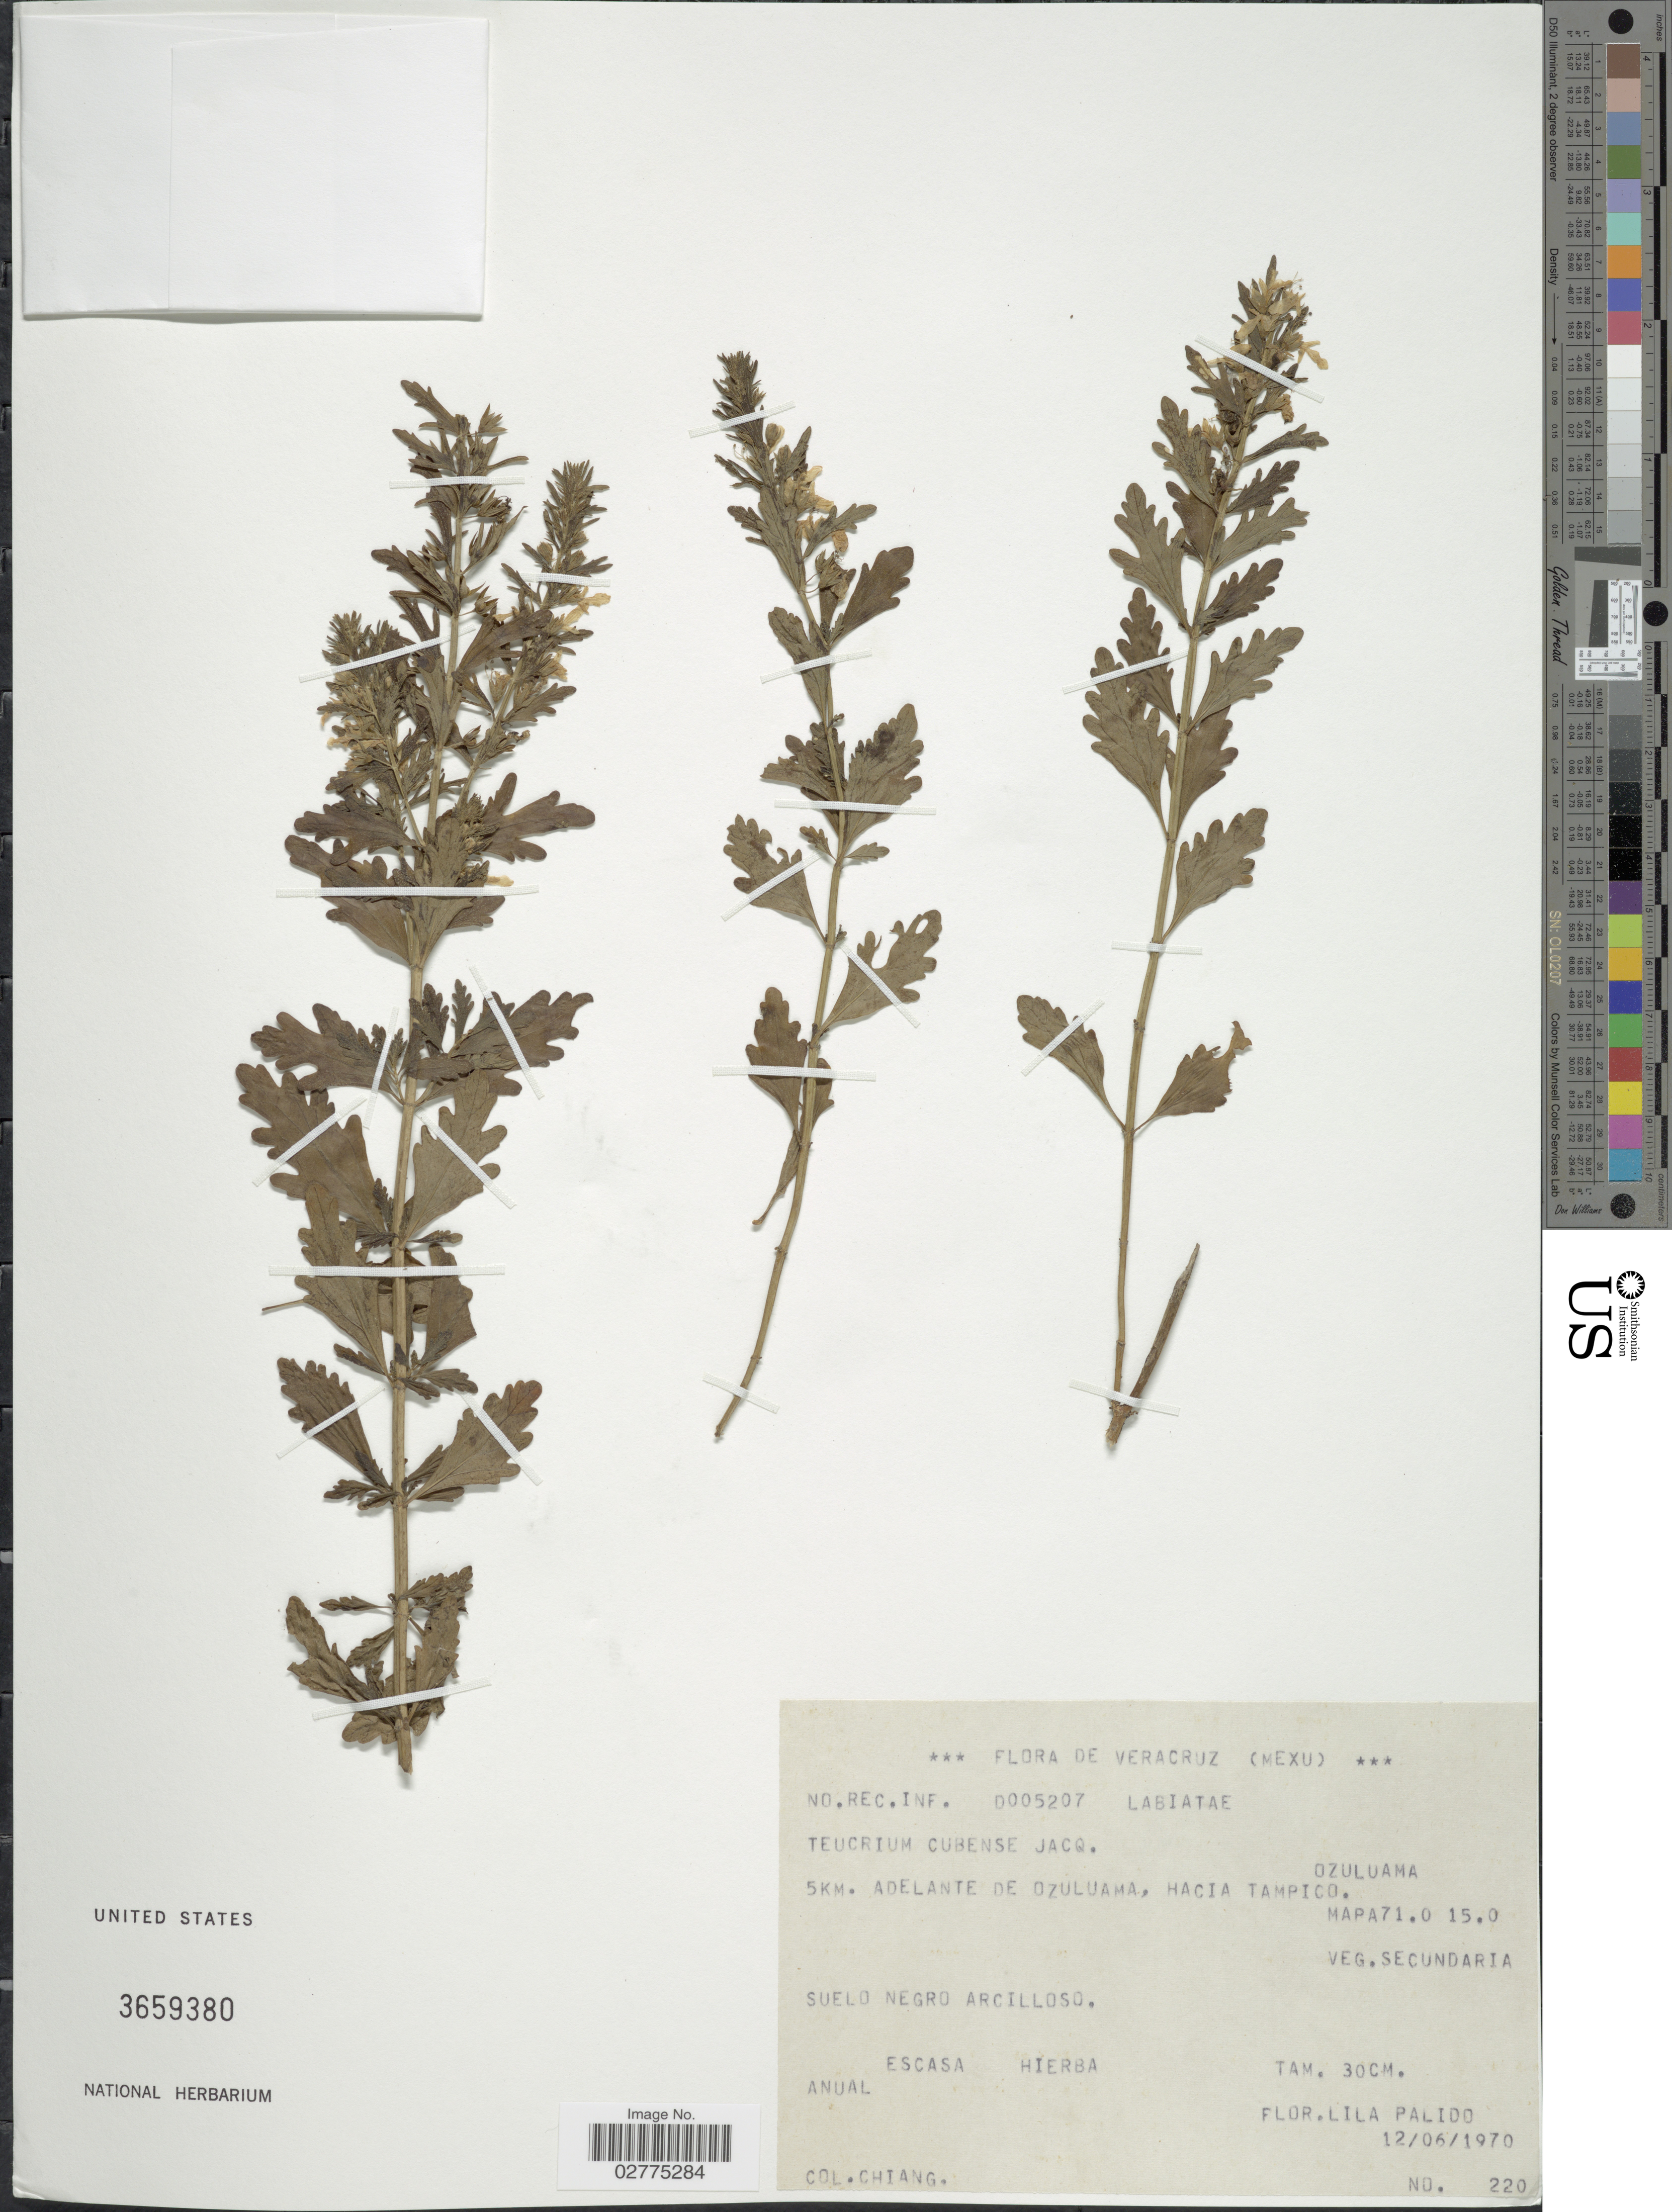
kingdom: Plantae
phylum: Tracheophyta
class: Magnoliopsida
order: Lamiales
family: Lamiaceae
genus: Teucrium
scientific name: Teucrium cubense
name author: Jacq.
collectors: -. Chiang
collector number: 220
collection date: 1970-06-12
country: Mexico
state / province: Veracruz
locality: De Veracruz (Mex.) 5Km. Adelante de Ozuluama, Hacia Tampico, Ozuluama, Mapa 71.0 15.0.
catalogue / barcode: US 3659380